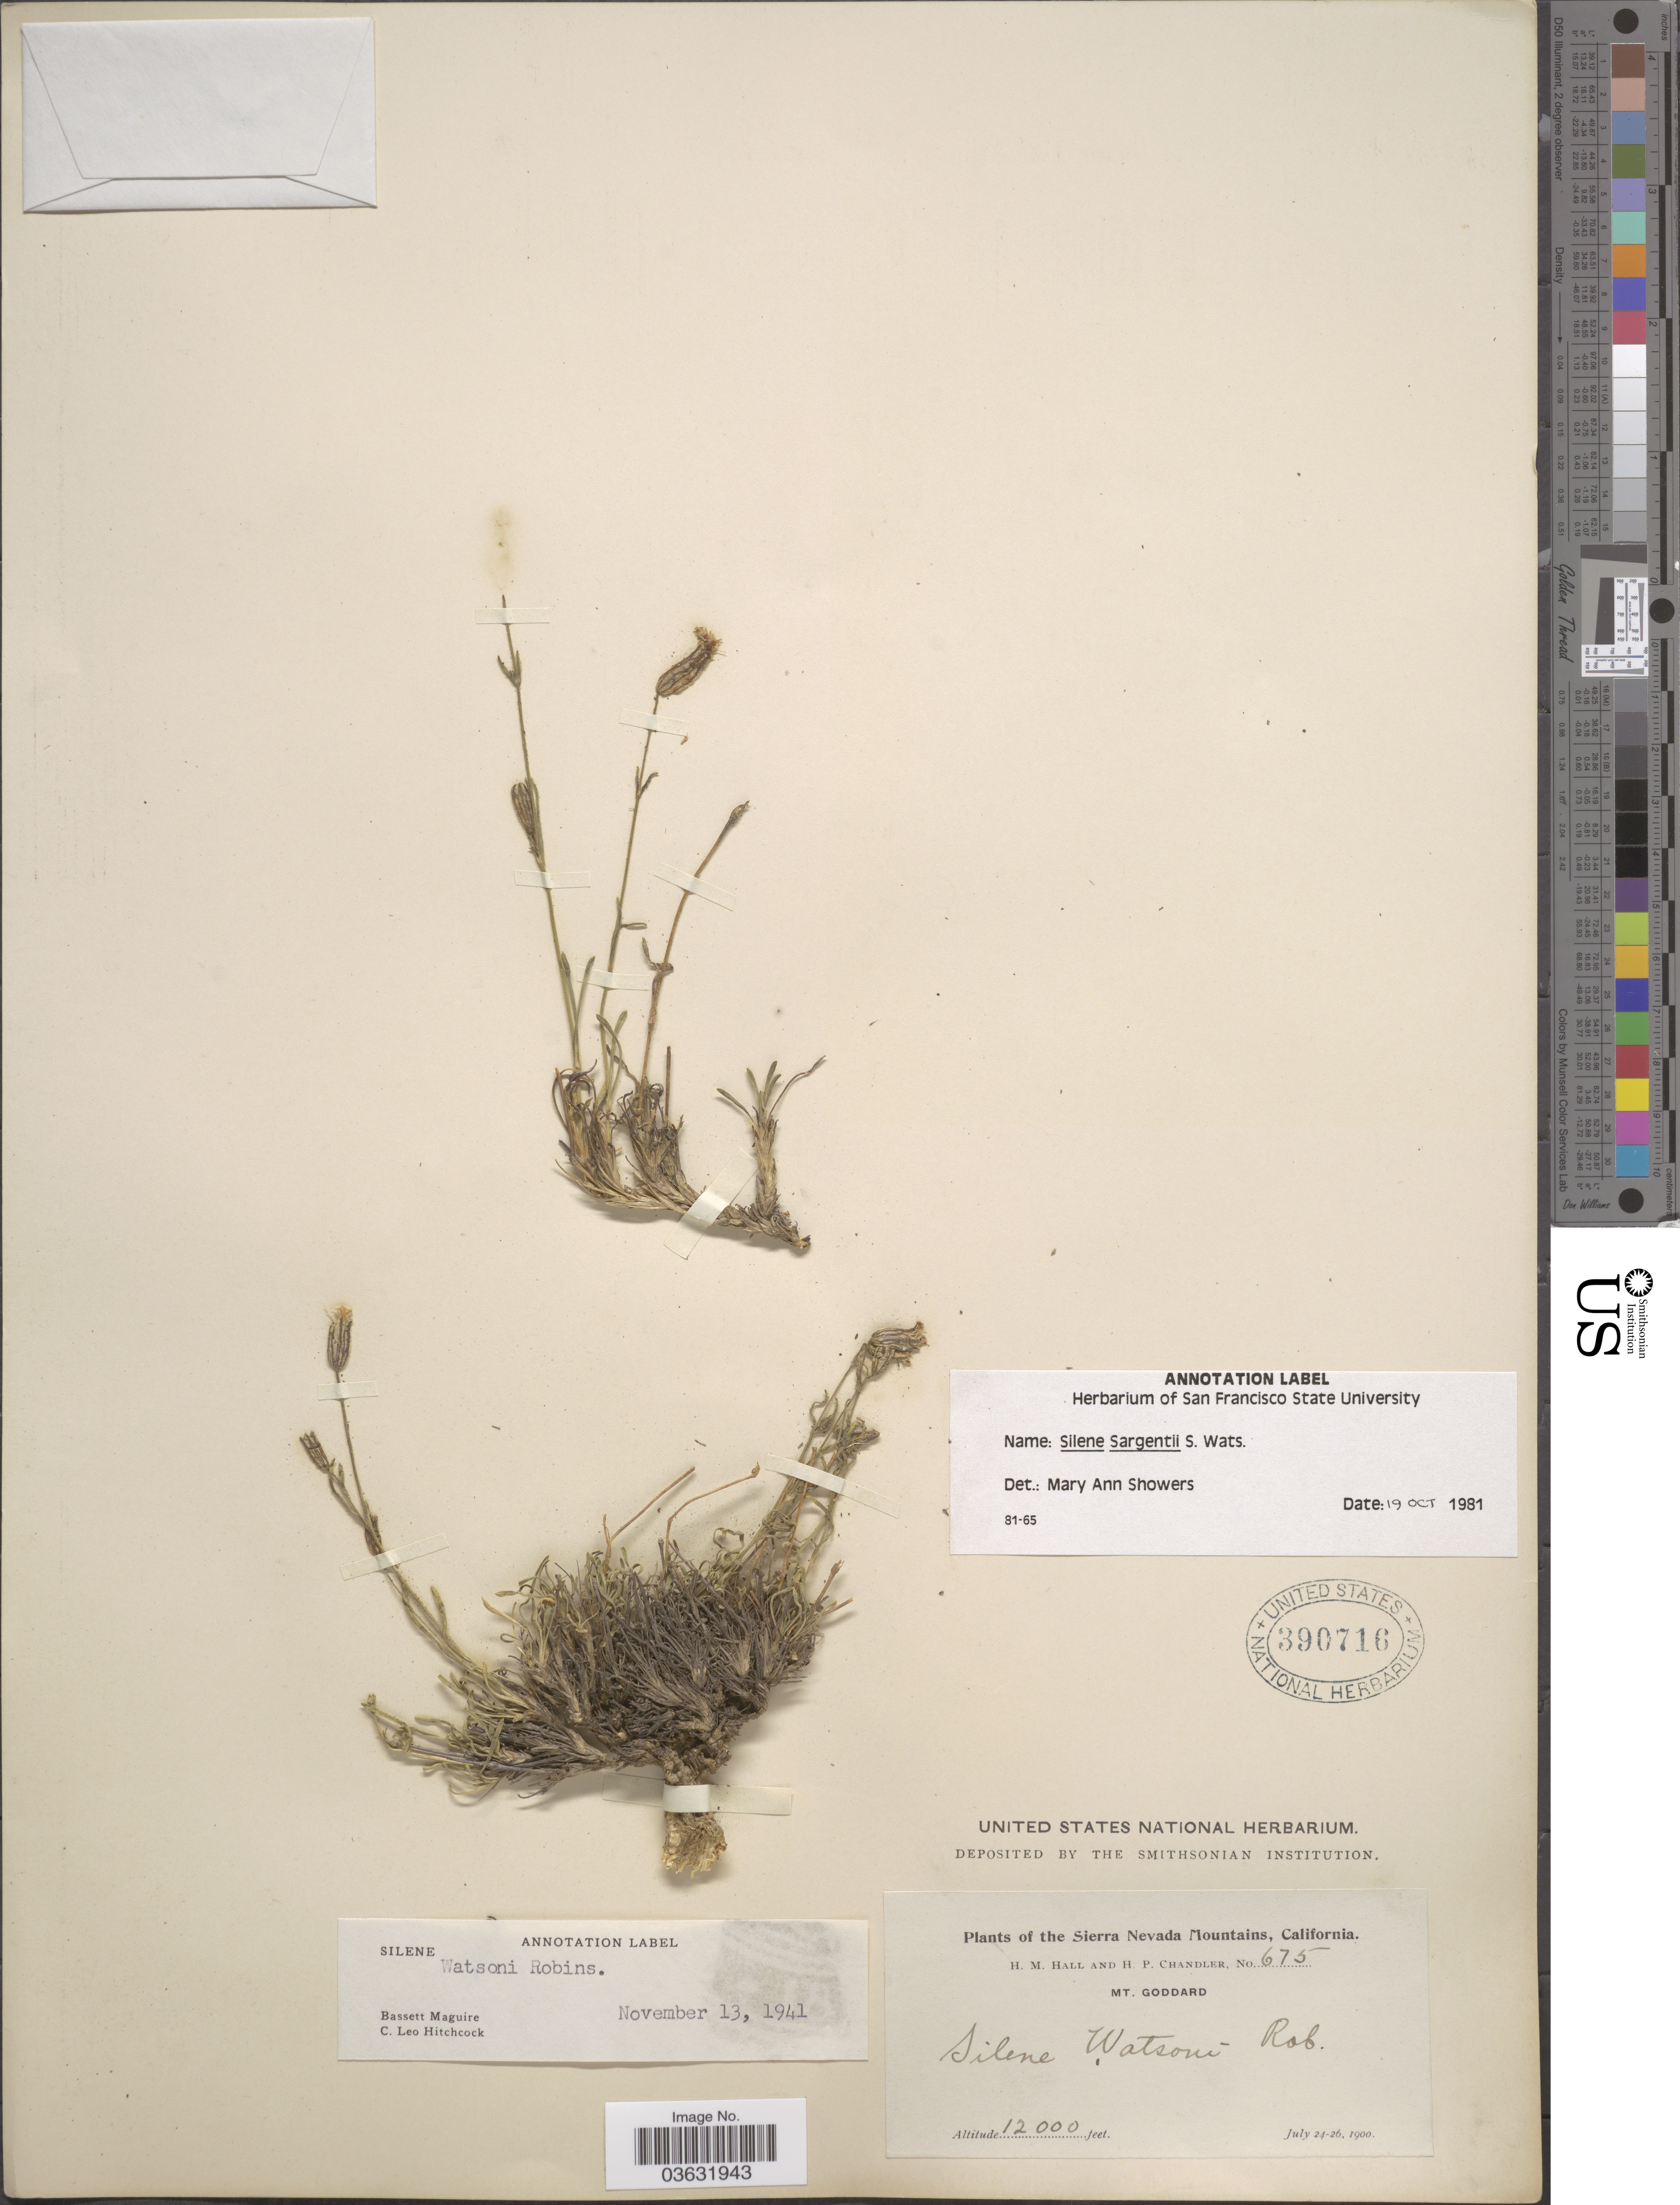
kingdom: Plantae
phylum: Tracheophyta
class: Magnoliopsida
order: Caryophyllales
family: Caryophyllaceae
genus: Silene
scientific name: Silene sargentii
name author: S. Watson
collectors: H. M. Hall & H. Chandler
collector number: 675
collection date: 1900-07-24/1900-07-26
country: United States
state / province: California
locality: The Sierra Nevada Mountains. Mt. Goddard.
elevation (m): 3658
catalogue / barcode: US 390716